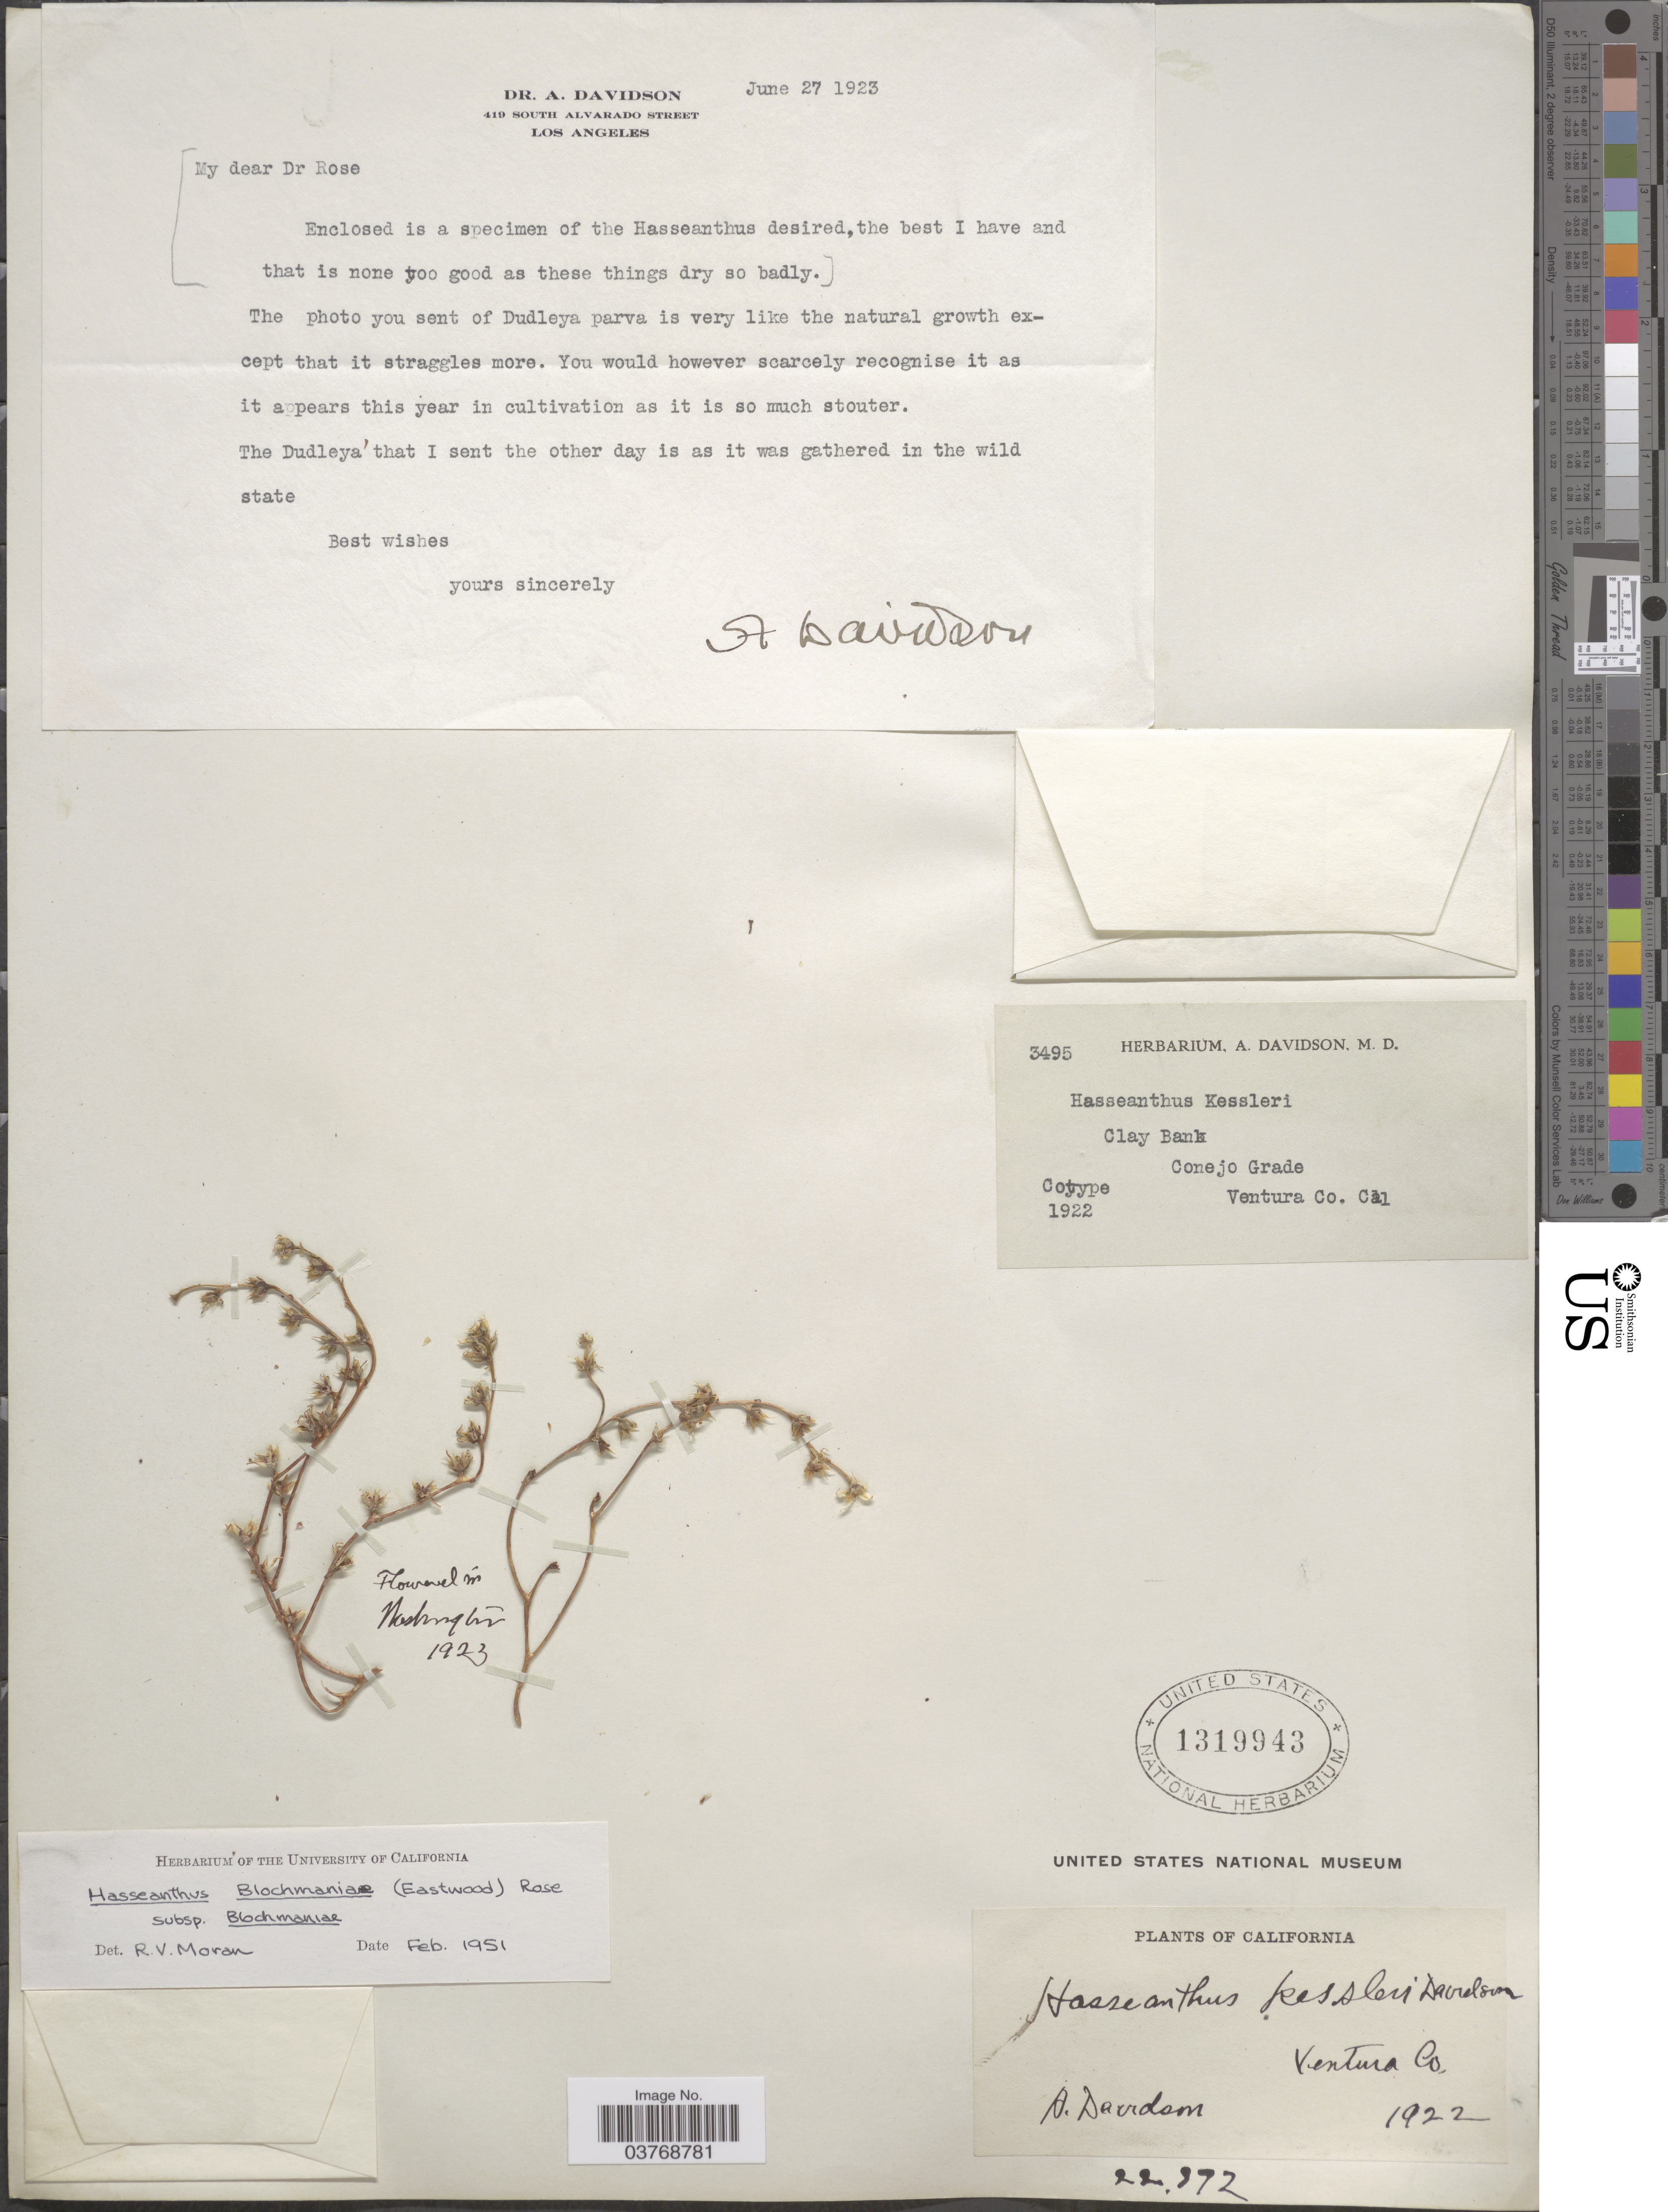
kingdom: Plantae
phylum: Tracheophyta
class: Magnoliopsida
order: Saxifragales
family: Crassulaceae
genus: Dudleya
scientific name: Dudleya blochmaniae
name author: (Eastw.) Moran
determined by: Strong, Mark T., (BOT), Smithsonian Institution - National Museum of Natural History (UNITED STATES)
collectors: A. Davidson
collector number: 3495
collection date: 1922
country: United States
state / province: California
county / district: Ventura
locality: Conejo Grade. Ventura Co.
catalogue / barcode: US 1319943